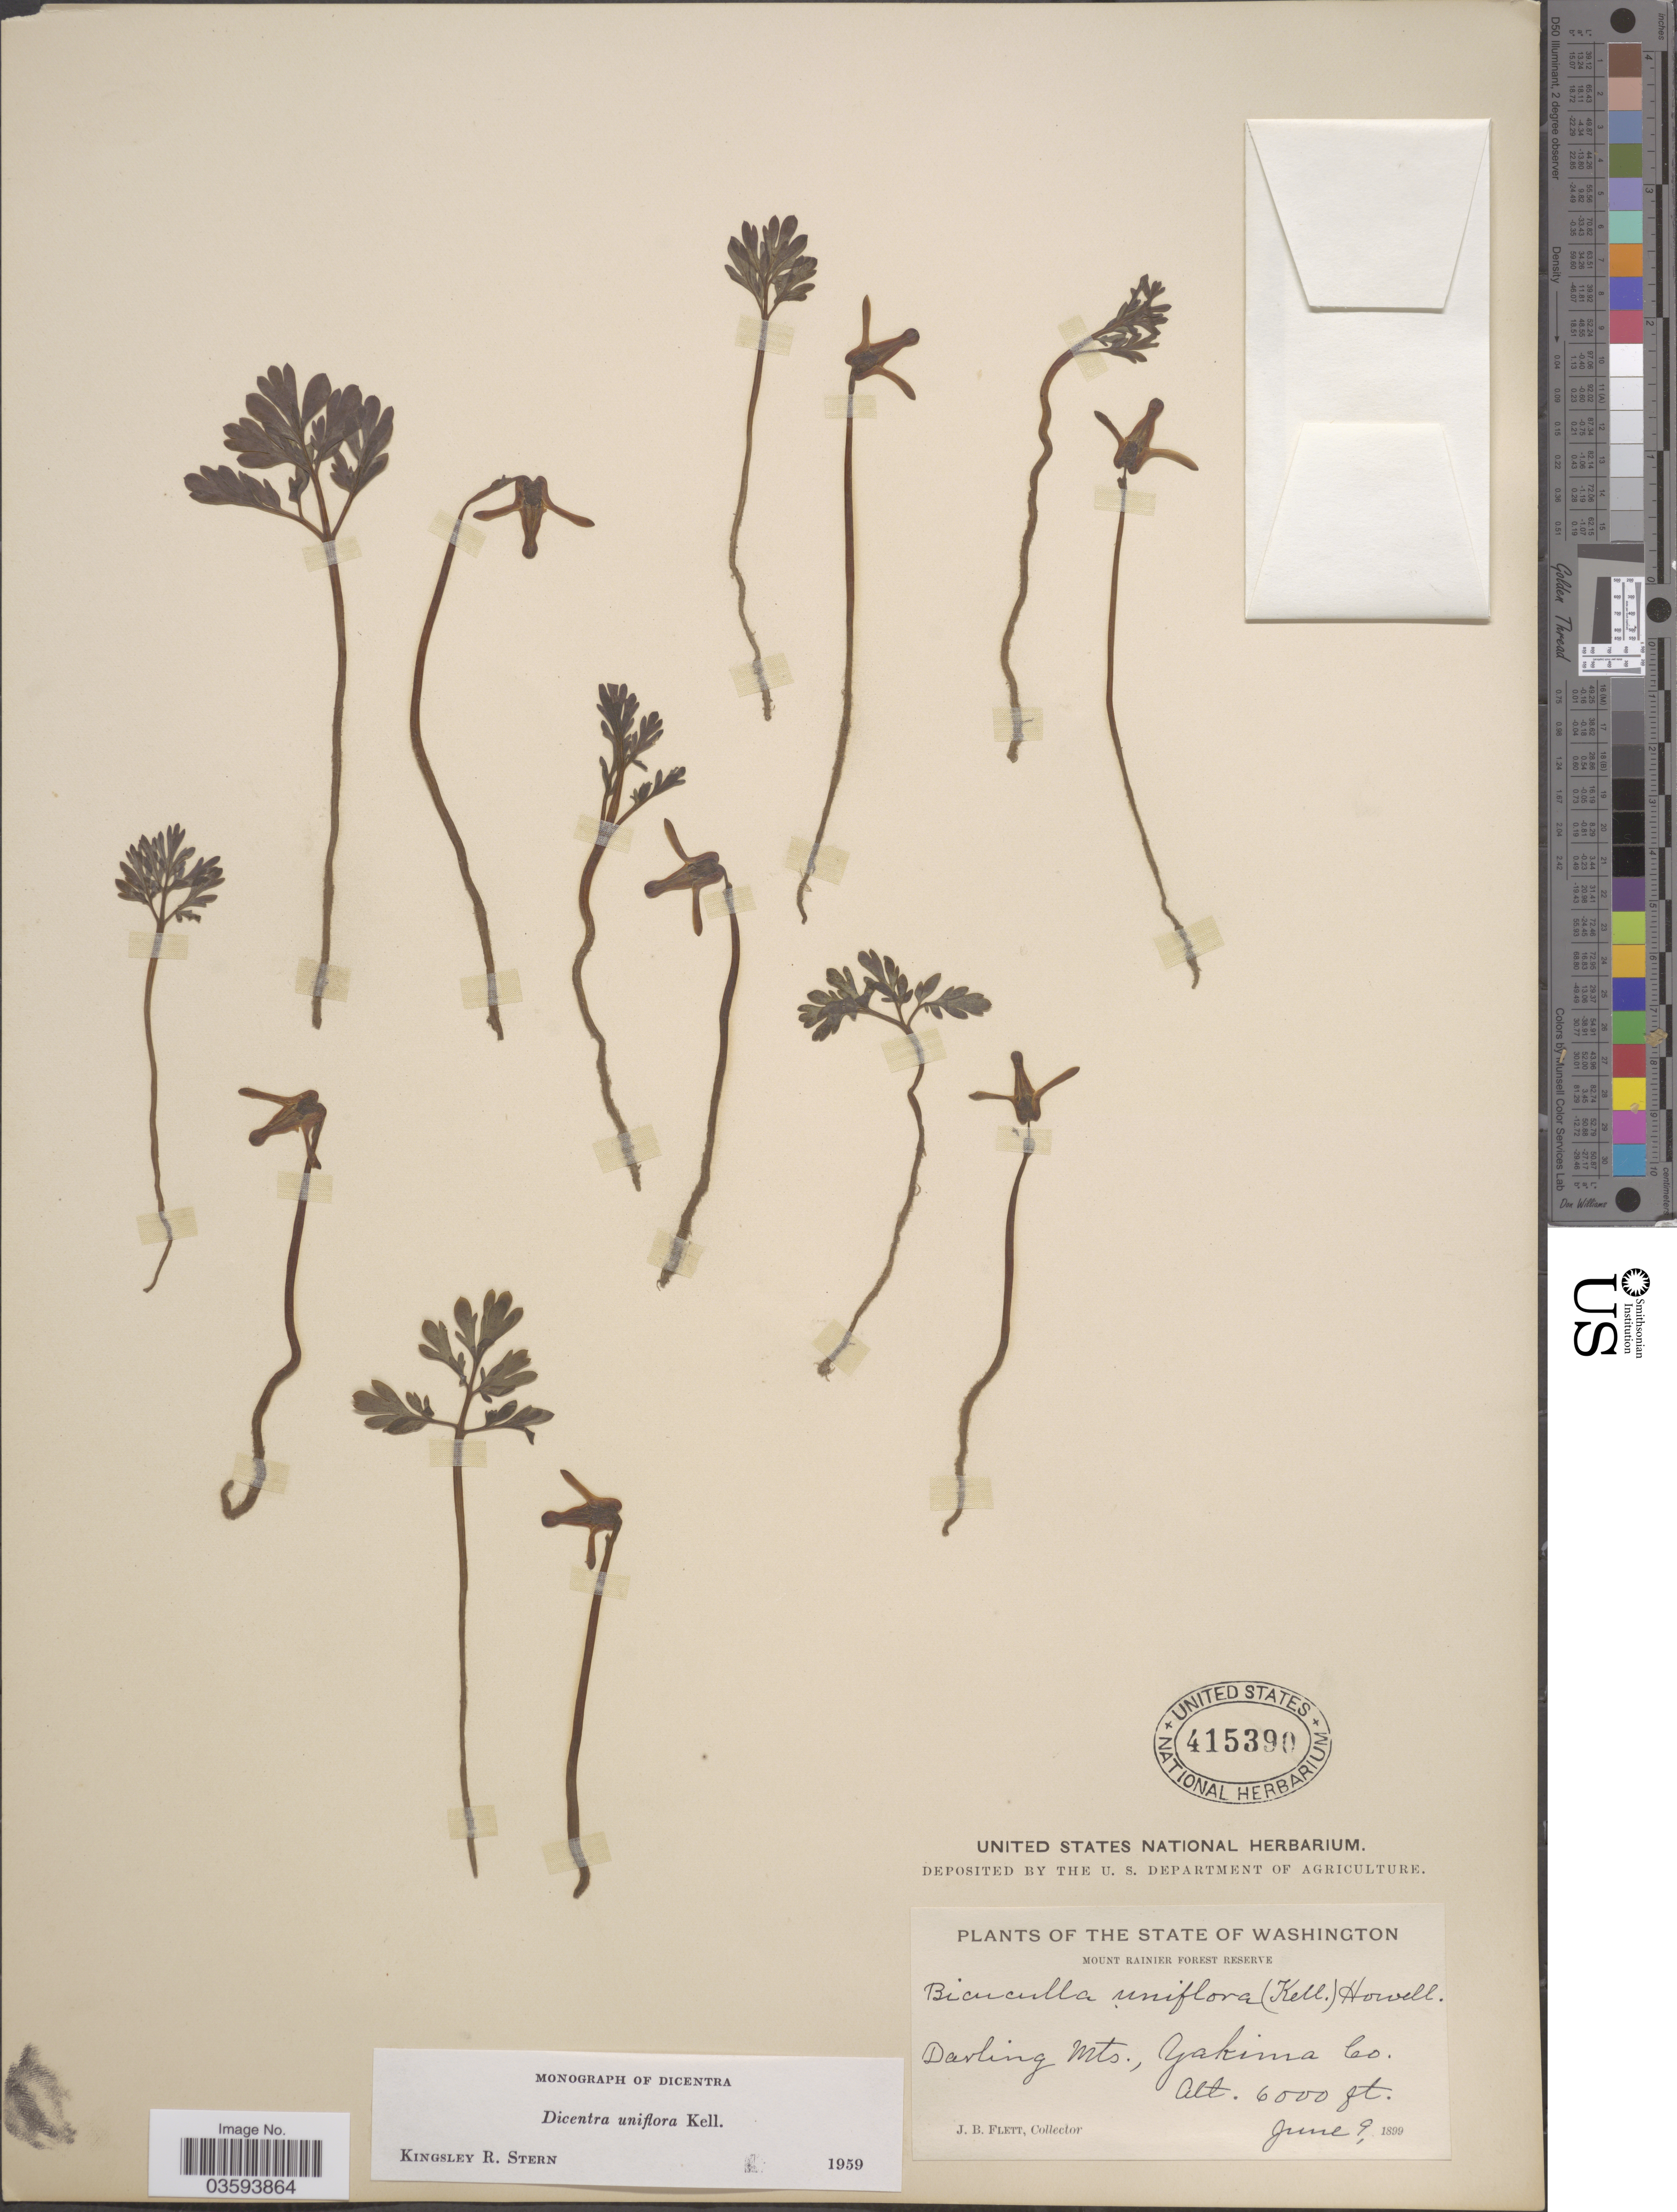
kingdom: Plantae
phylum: Tracheophyta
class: Magnoliopsida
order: Ranunculales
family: Papaveraceae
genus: Dicentra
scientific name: Dicentra uniflora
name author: Kellogg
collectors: J. Flett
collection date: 1899-06-09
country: United States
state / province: Washington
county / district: Yakima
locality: Mount Rainier Forest Reserve. Darling Mts., Yakima Co.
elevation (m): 1829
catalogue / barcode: US 415390